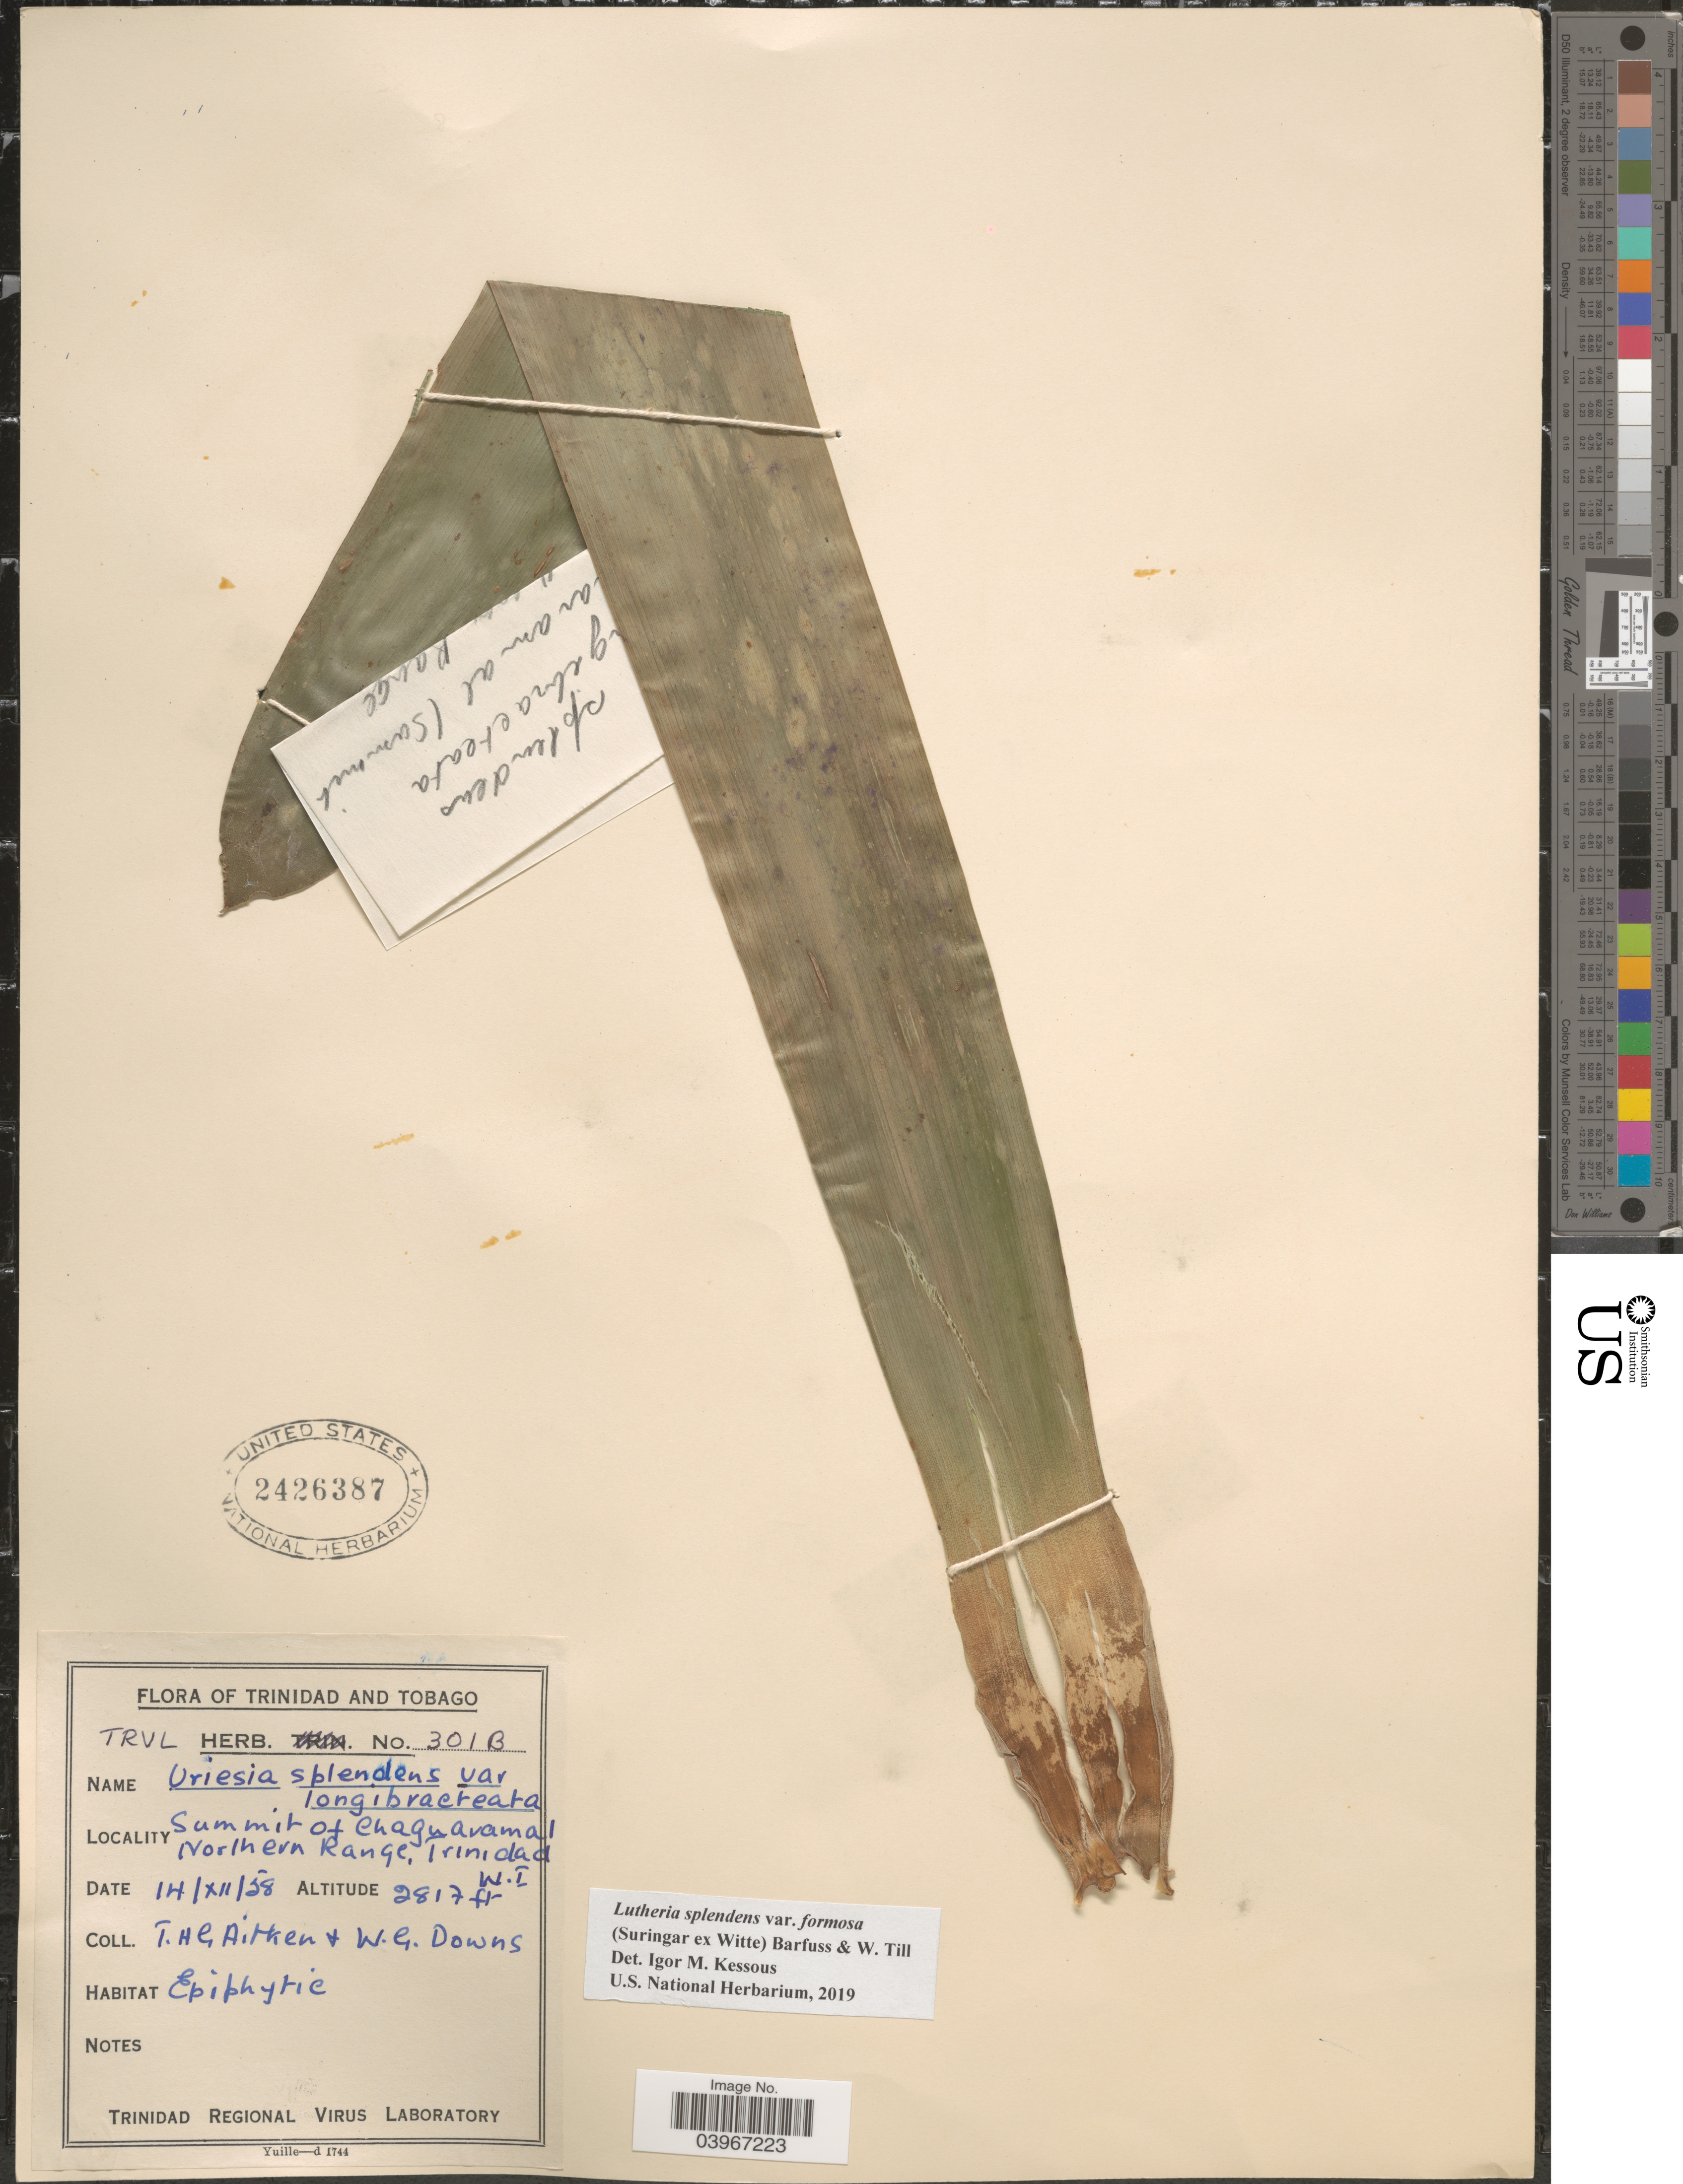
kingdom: Plantae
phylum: Tracheophyta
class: Liliopsida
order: Poales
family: Bromeliaceae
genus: Lutheria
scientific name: Lutheria splendens var. formosa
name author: (Suringar ex Witte) Barfuss & W. Till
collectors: T. Aitken & W. G. Downs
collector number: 301B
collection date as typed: Transcribed d/m/y: 14/12/58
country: Trinidad and Tobago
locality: Summit of Chaguaramal Northern Range, Trinidad W.I.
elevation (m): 859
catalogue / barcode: US 2426387